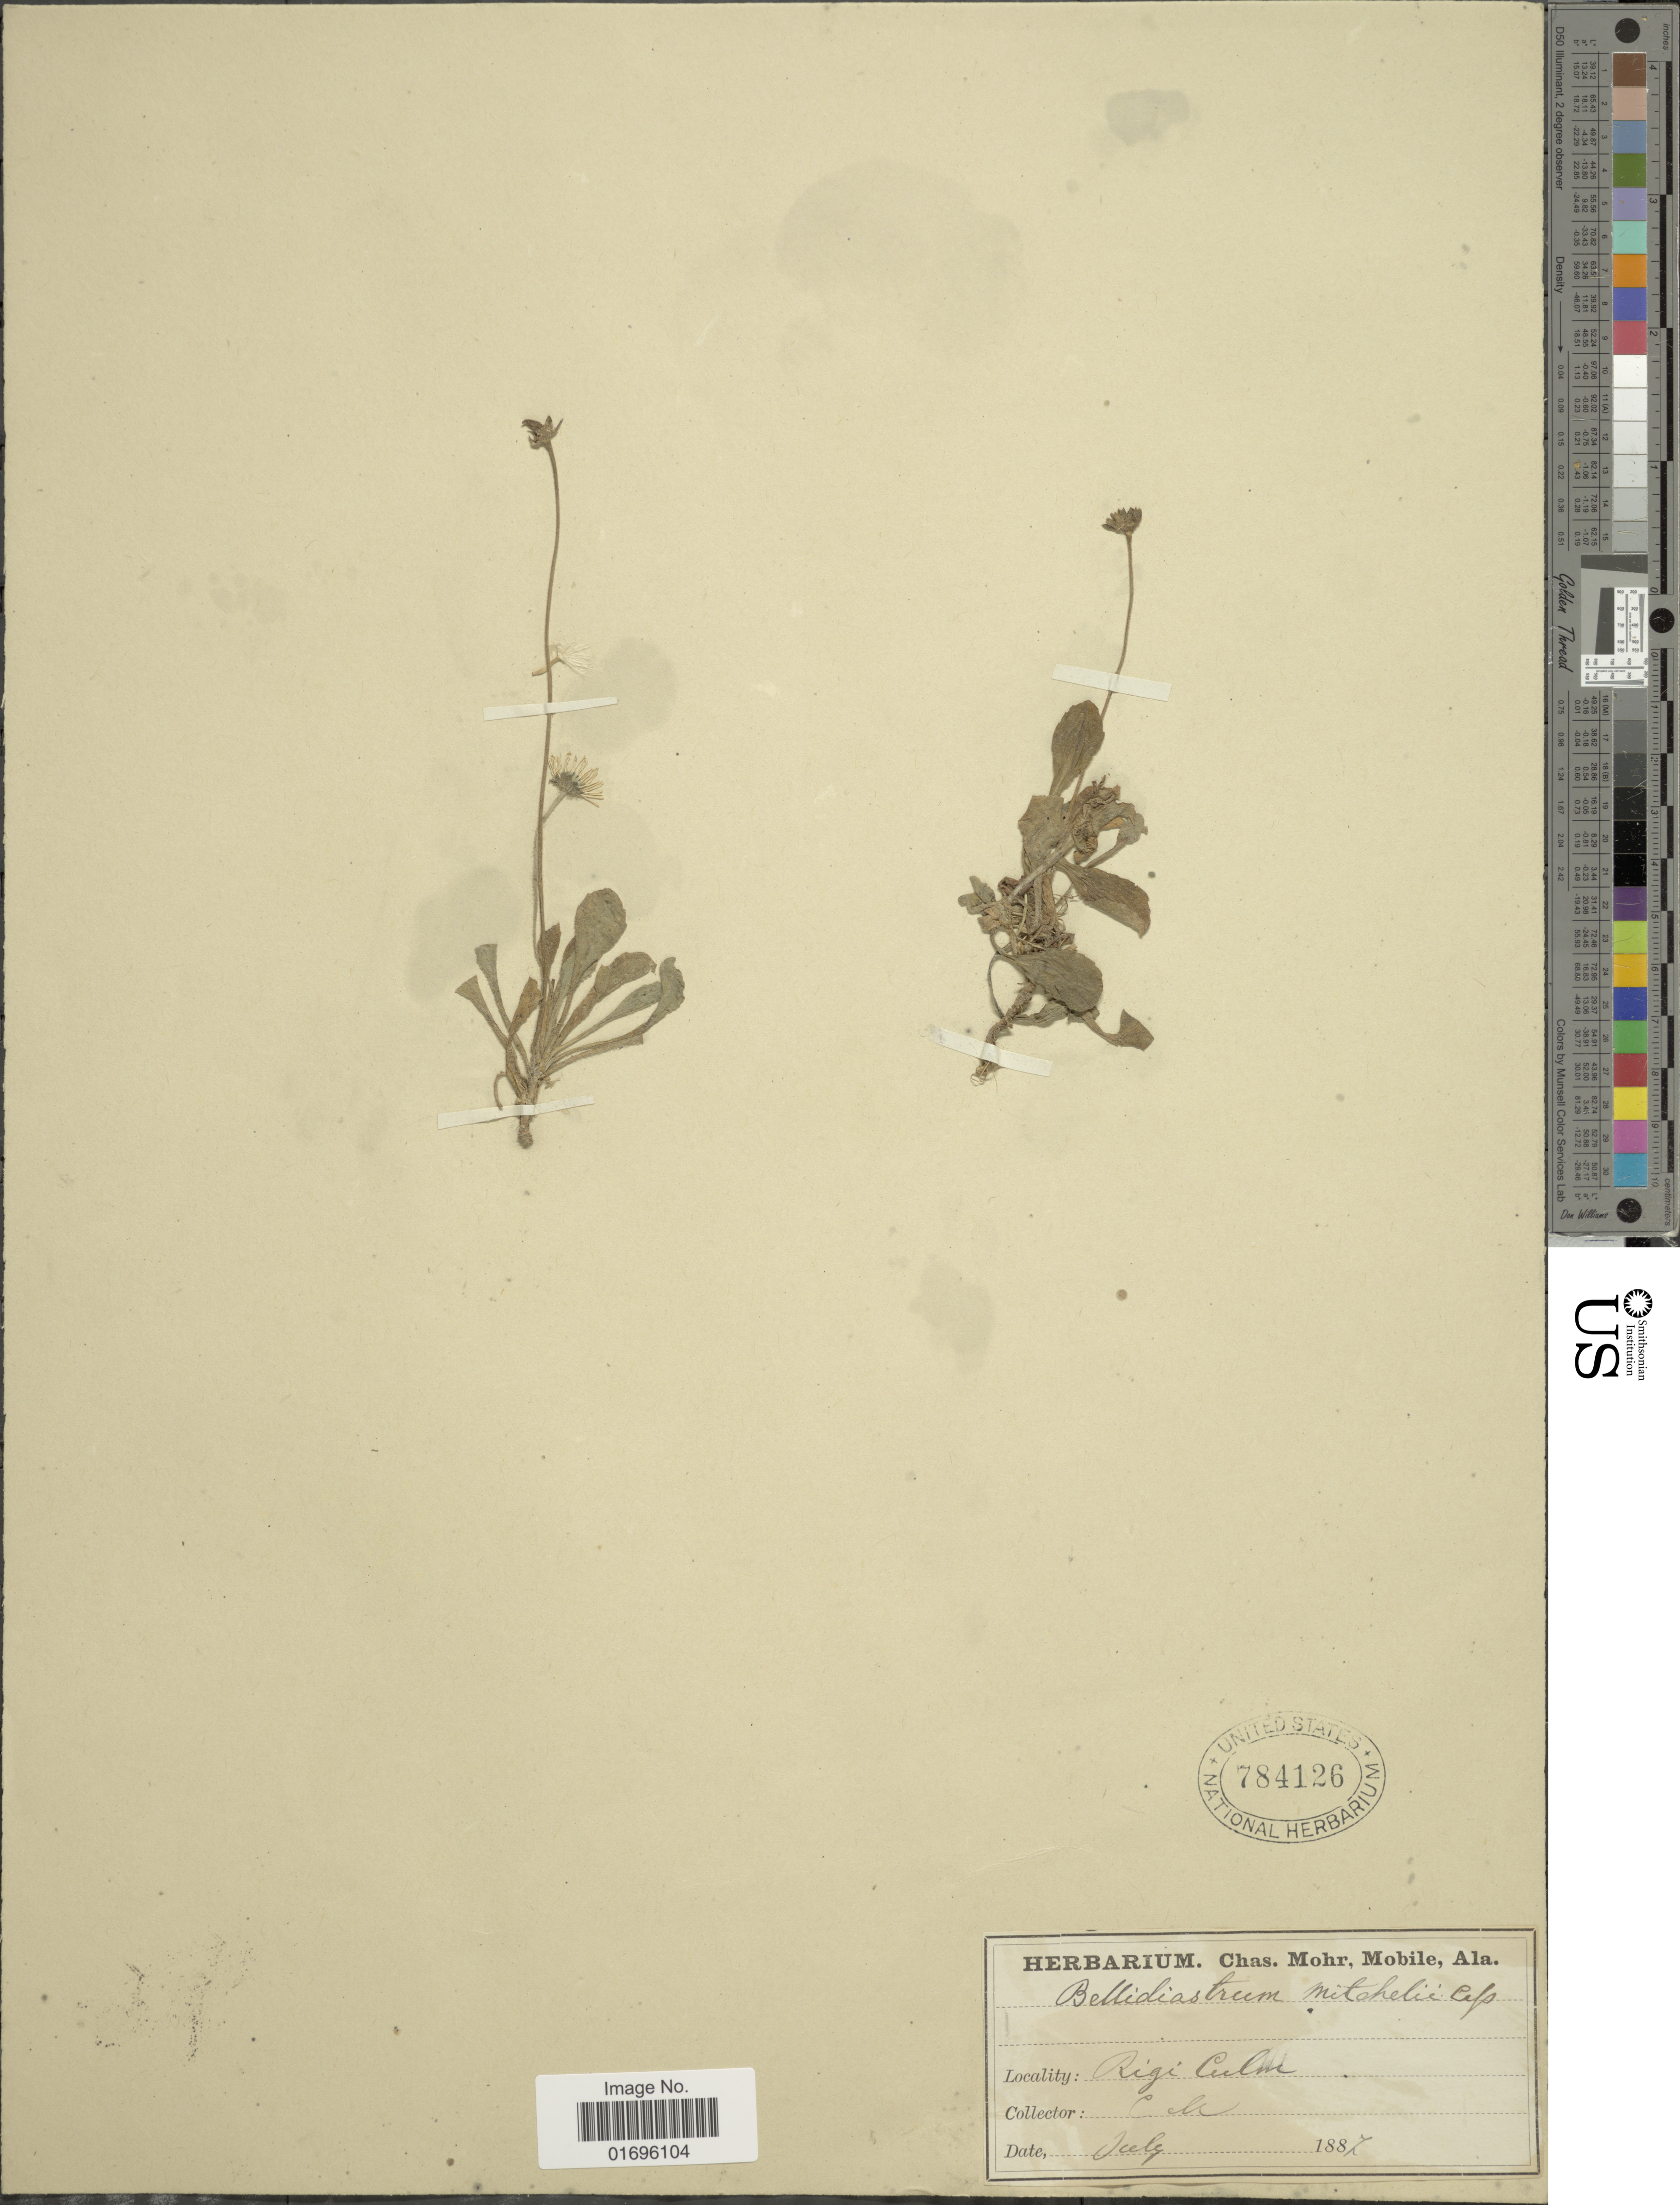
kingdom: Plantae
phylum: Tracheophyta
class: Magnoliopsida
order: Asterales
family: Asteraceae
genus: Aster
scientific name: Aster bellidiastrum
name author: (L.) Scop.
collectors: C. T. Mohr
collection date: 1887-07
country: Switzerland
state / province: Schwyz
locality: Rigi Culm.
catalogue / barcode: US 784126